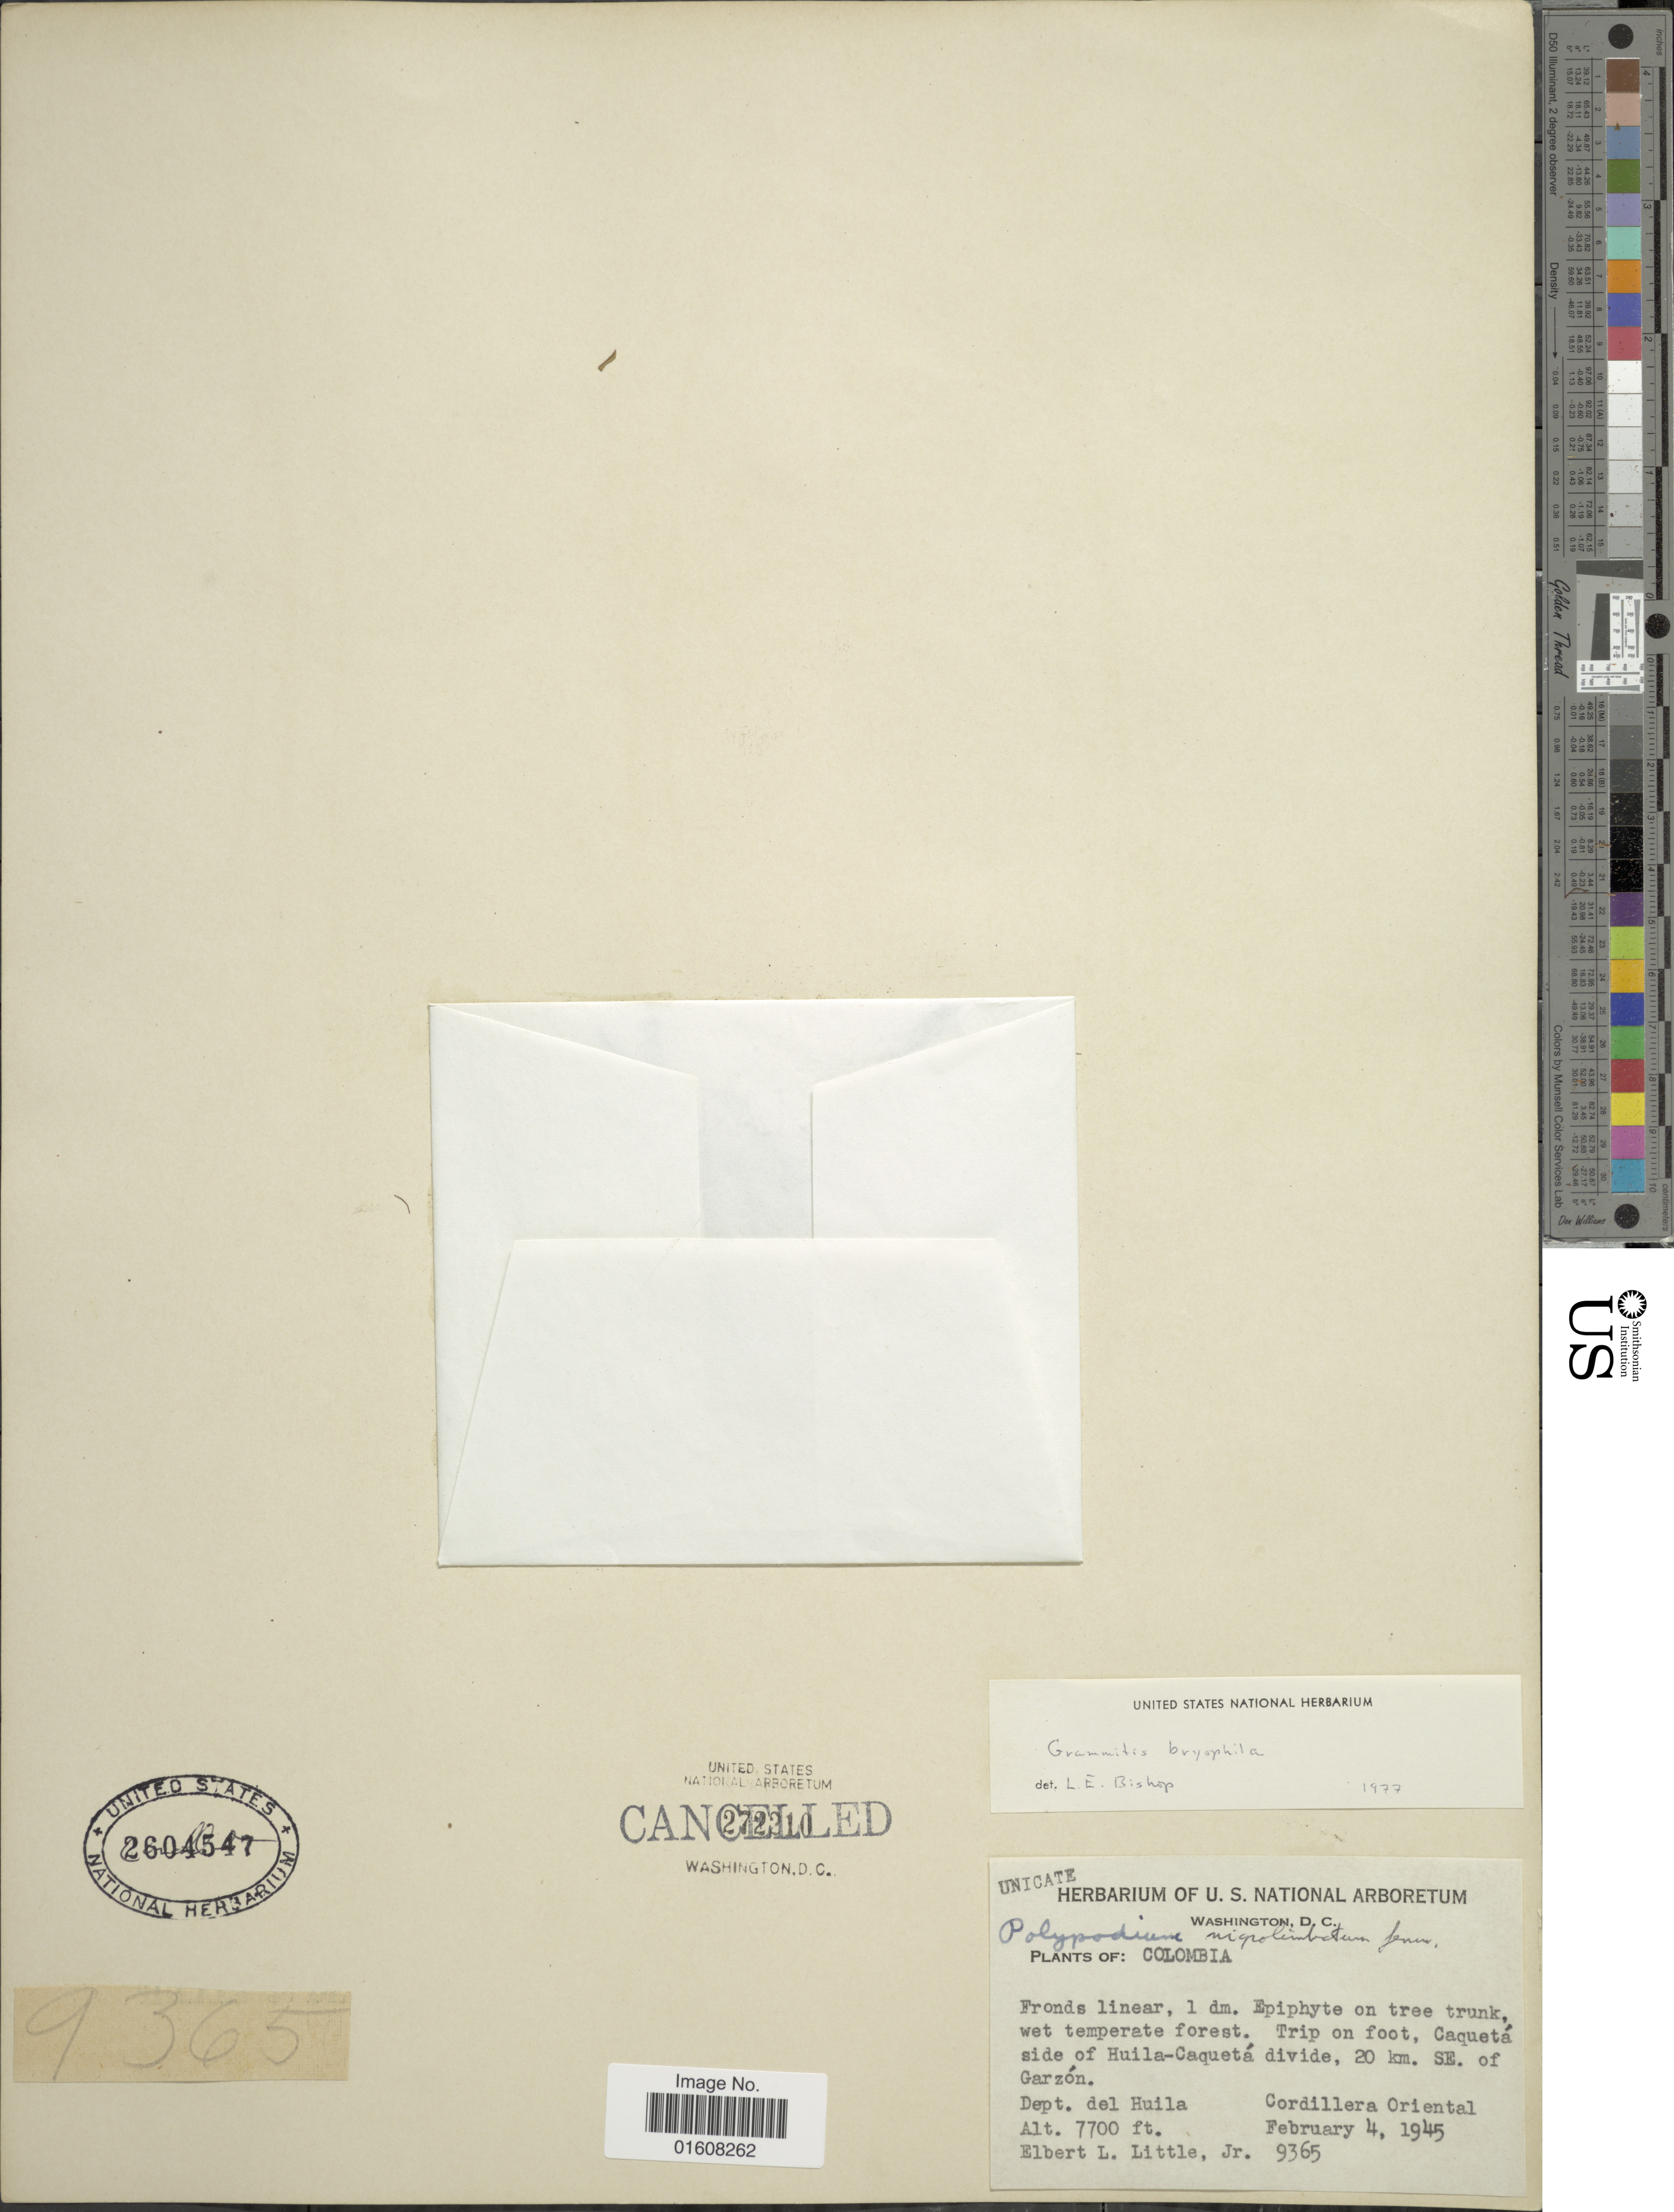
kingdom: Plantae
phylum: Tracheophyta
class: Polypodiopsida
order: Polypodiales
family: Polypodiaceae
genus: Grammitis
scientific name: Grammitis bryophila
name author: (Maxon) Seymour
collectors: E. L. Little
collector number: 9365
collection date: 1945-02-04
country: Colombia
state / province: Huila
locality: Trip on foot, Caquetá side of Huila-Caquitá divide, 20 km. SE. of Garzón. Dept. del Huila. Cordillera Oriental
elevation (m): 2347